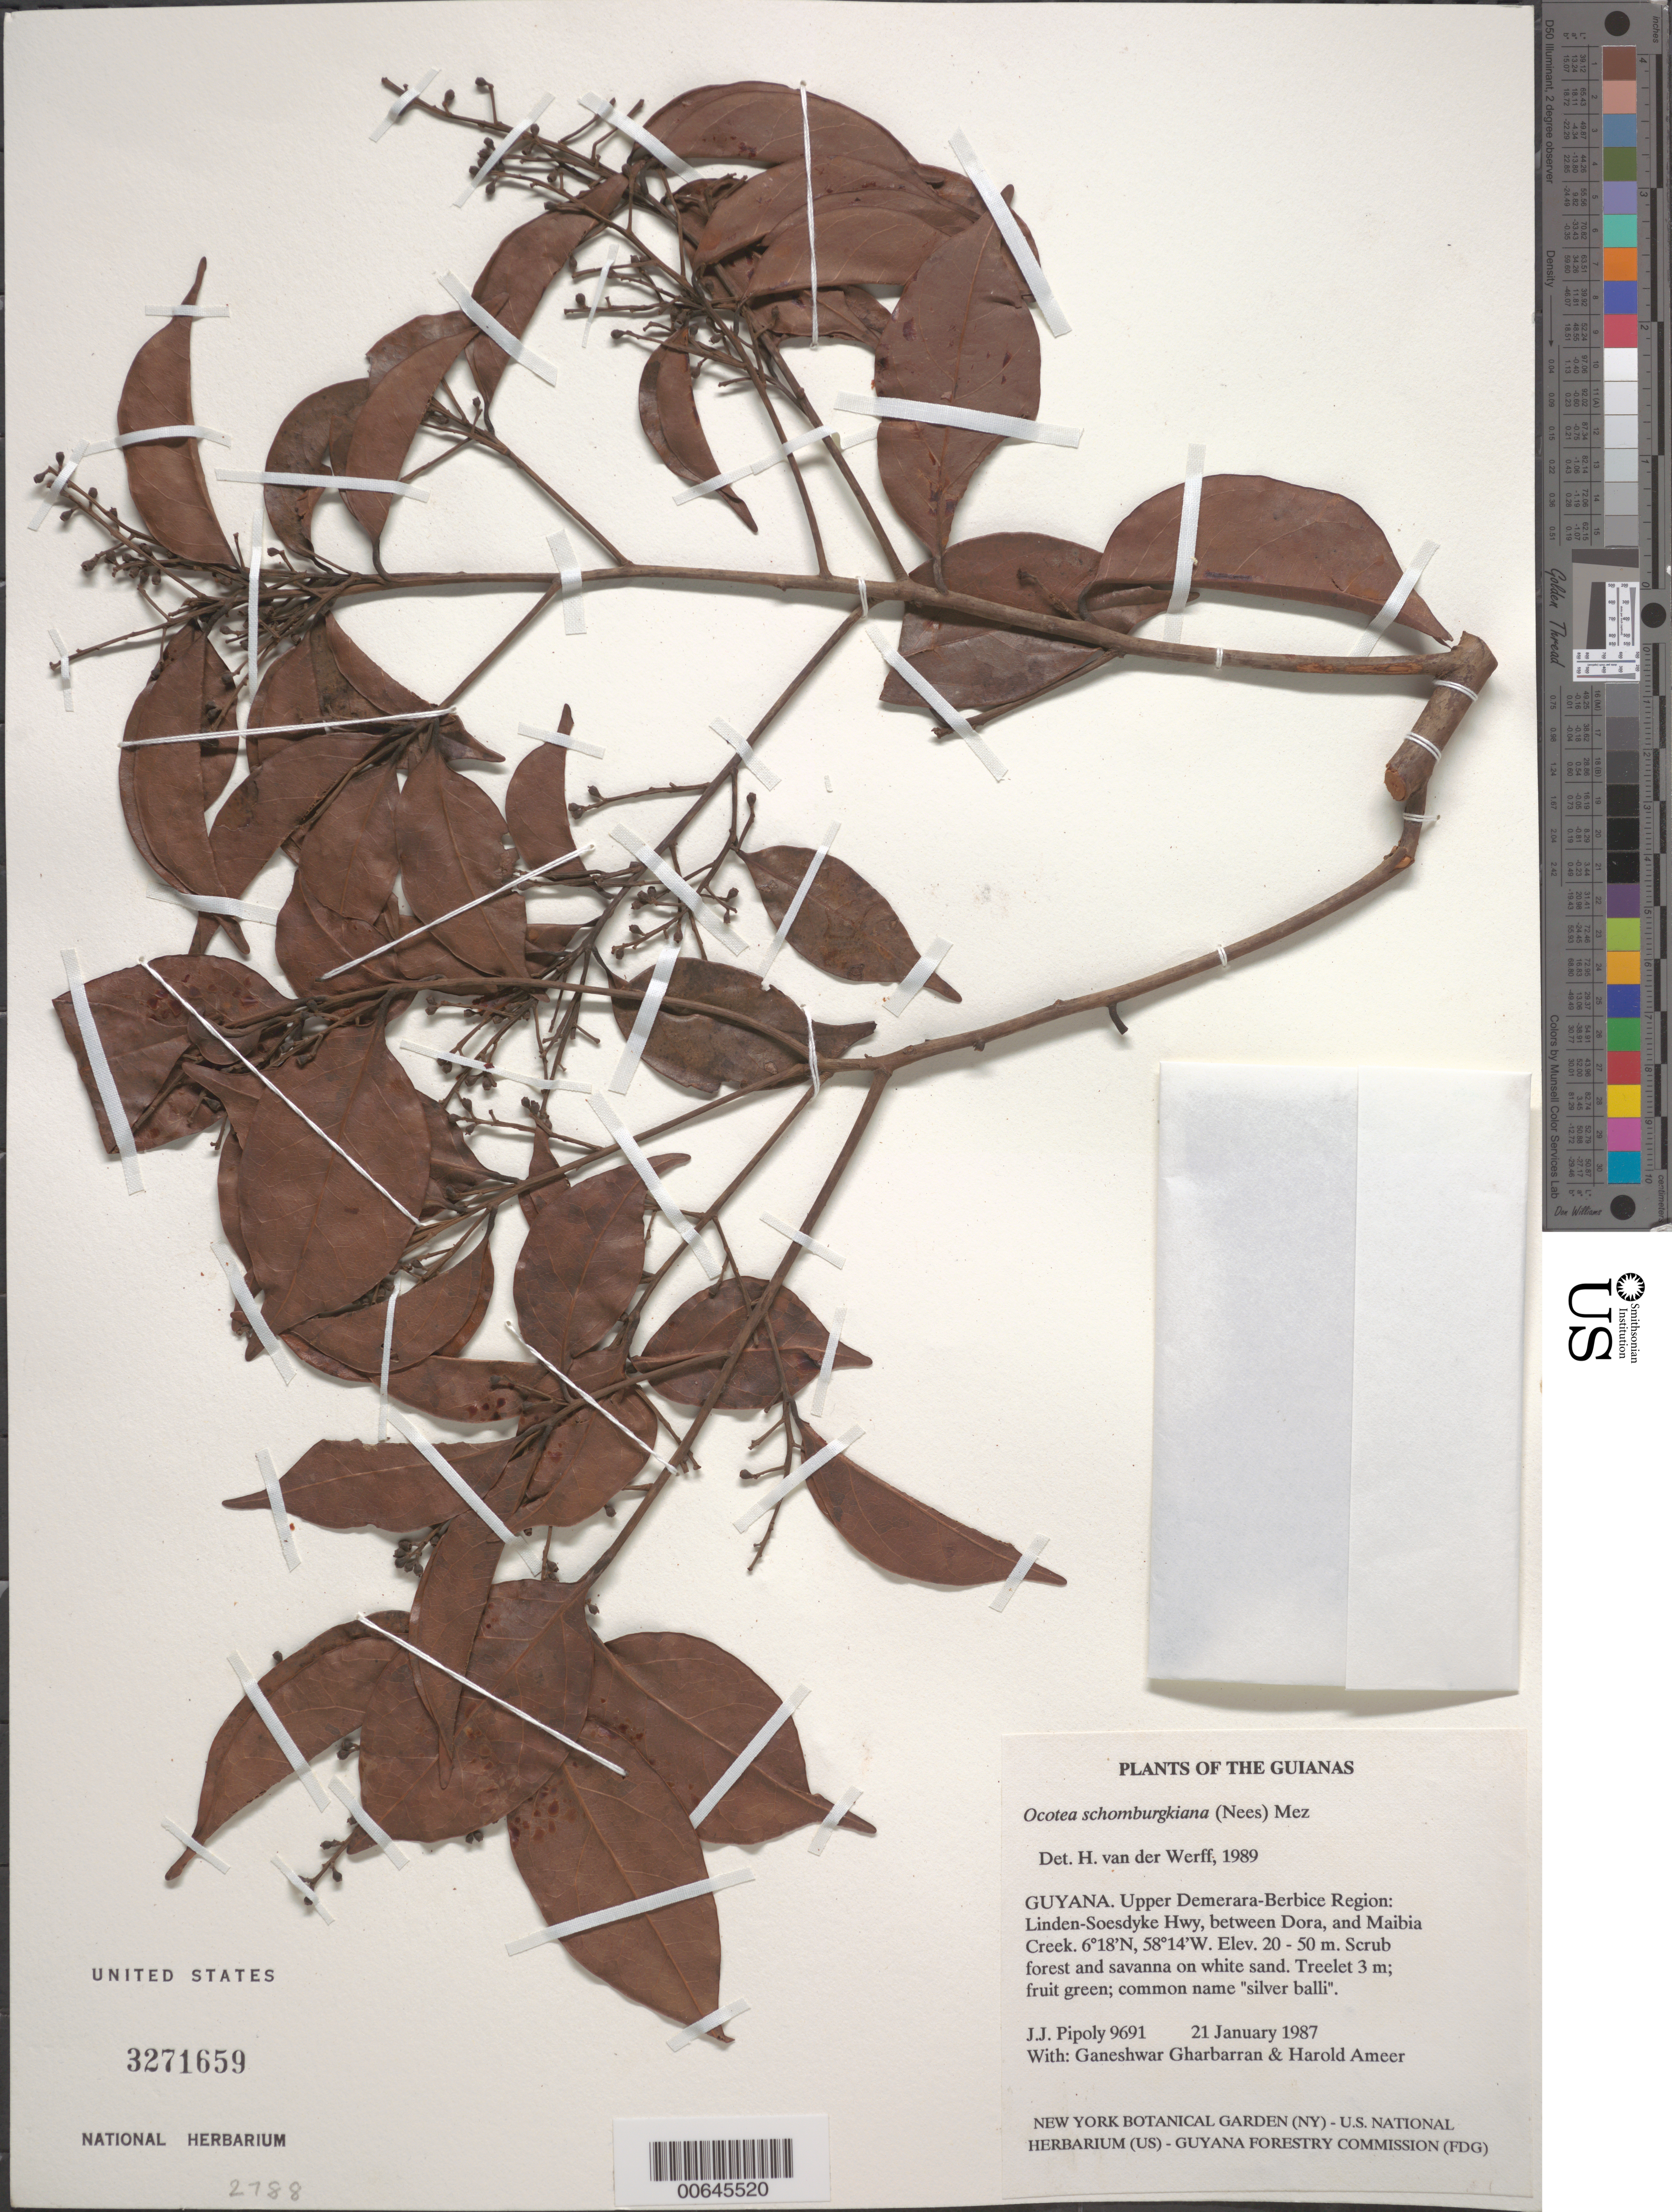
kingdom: Plantae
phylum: Tracheophyta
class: Magnoliopsida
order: Laurales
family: Lauraceae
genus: Ocotea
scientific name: Ocotea schomburgkiana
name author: (Nees) Mez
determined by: van der Werff, H., (MO), Missouri Botanical Garden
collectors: J. J. Pipoly, G. Gharbarran & H. Ameer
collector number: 9691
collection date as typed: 21 January 1987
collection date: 1987-01-21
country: Guyana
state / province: U. Demerara-Berbice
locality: Linden-Soesdyke Hwy, between Dora and Maibia Creek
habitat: Scrub forest and savanna on white sand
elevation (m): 20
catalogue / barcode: US 3271659